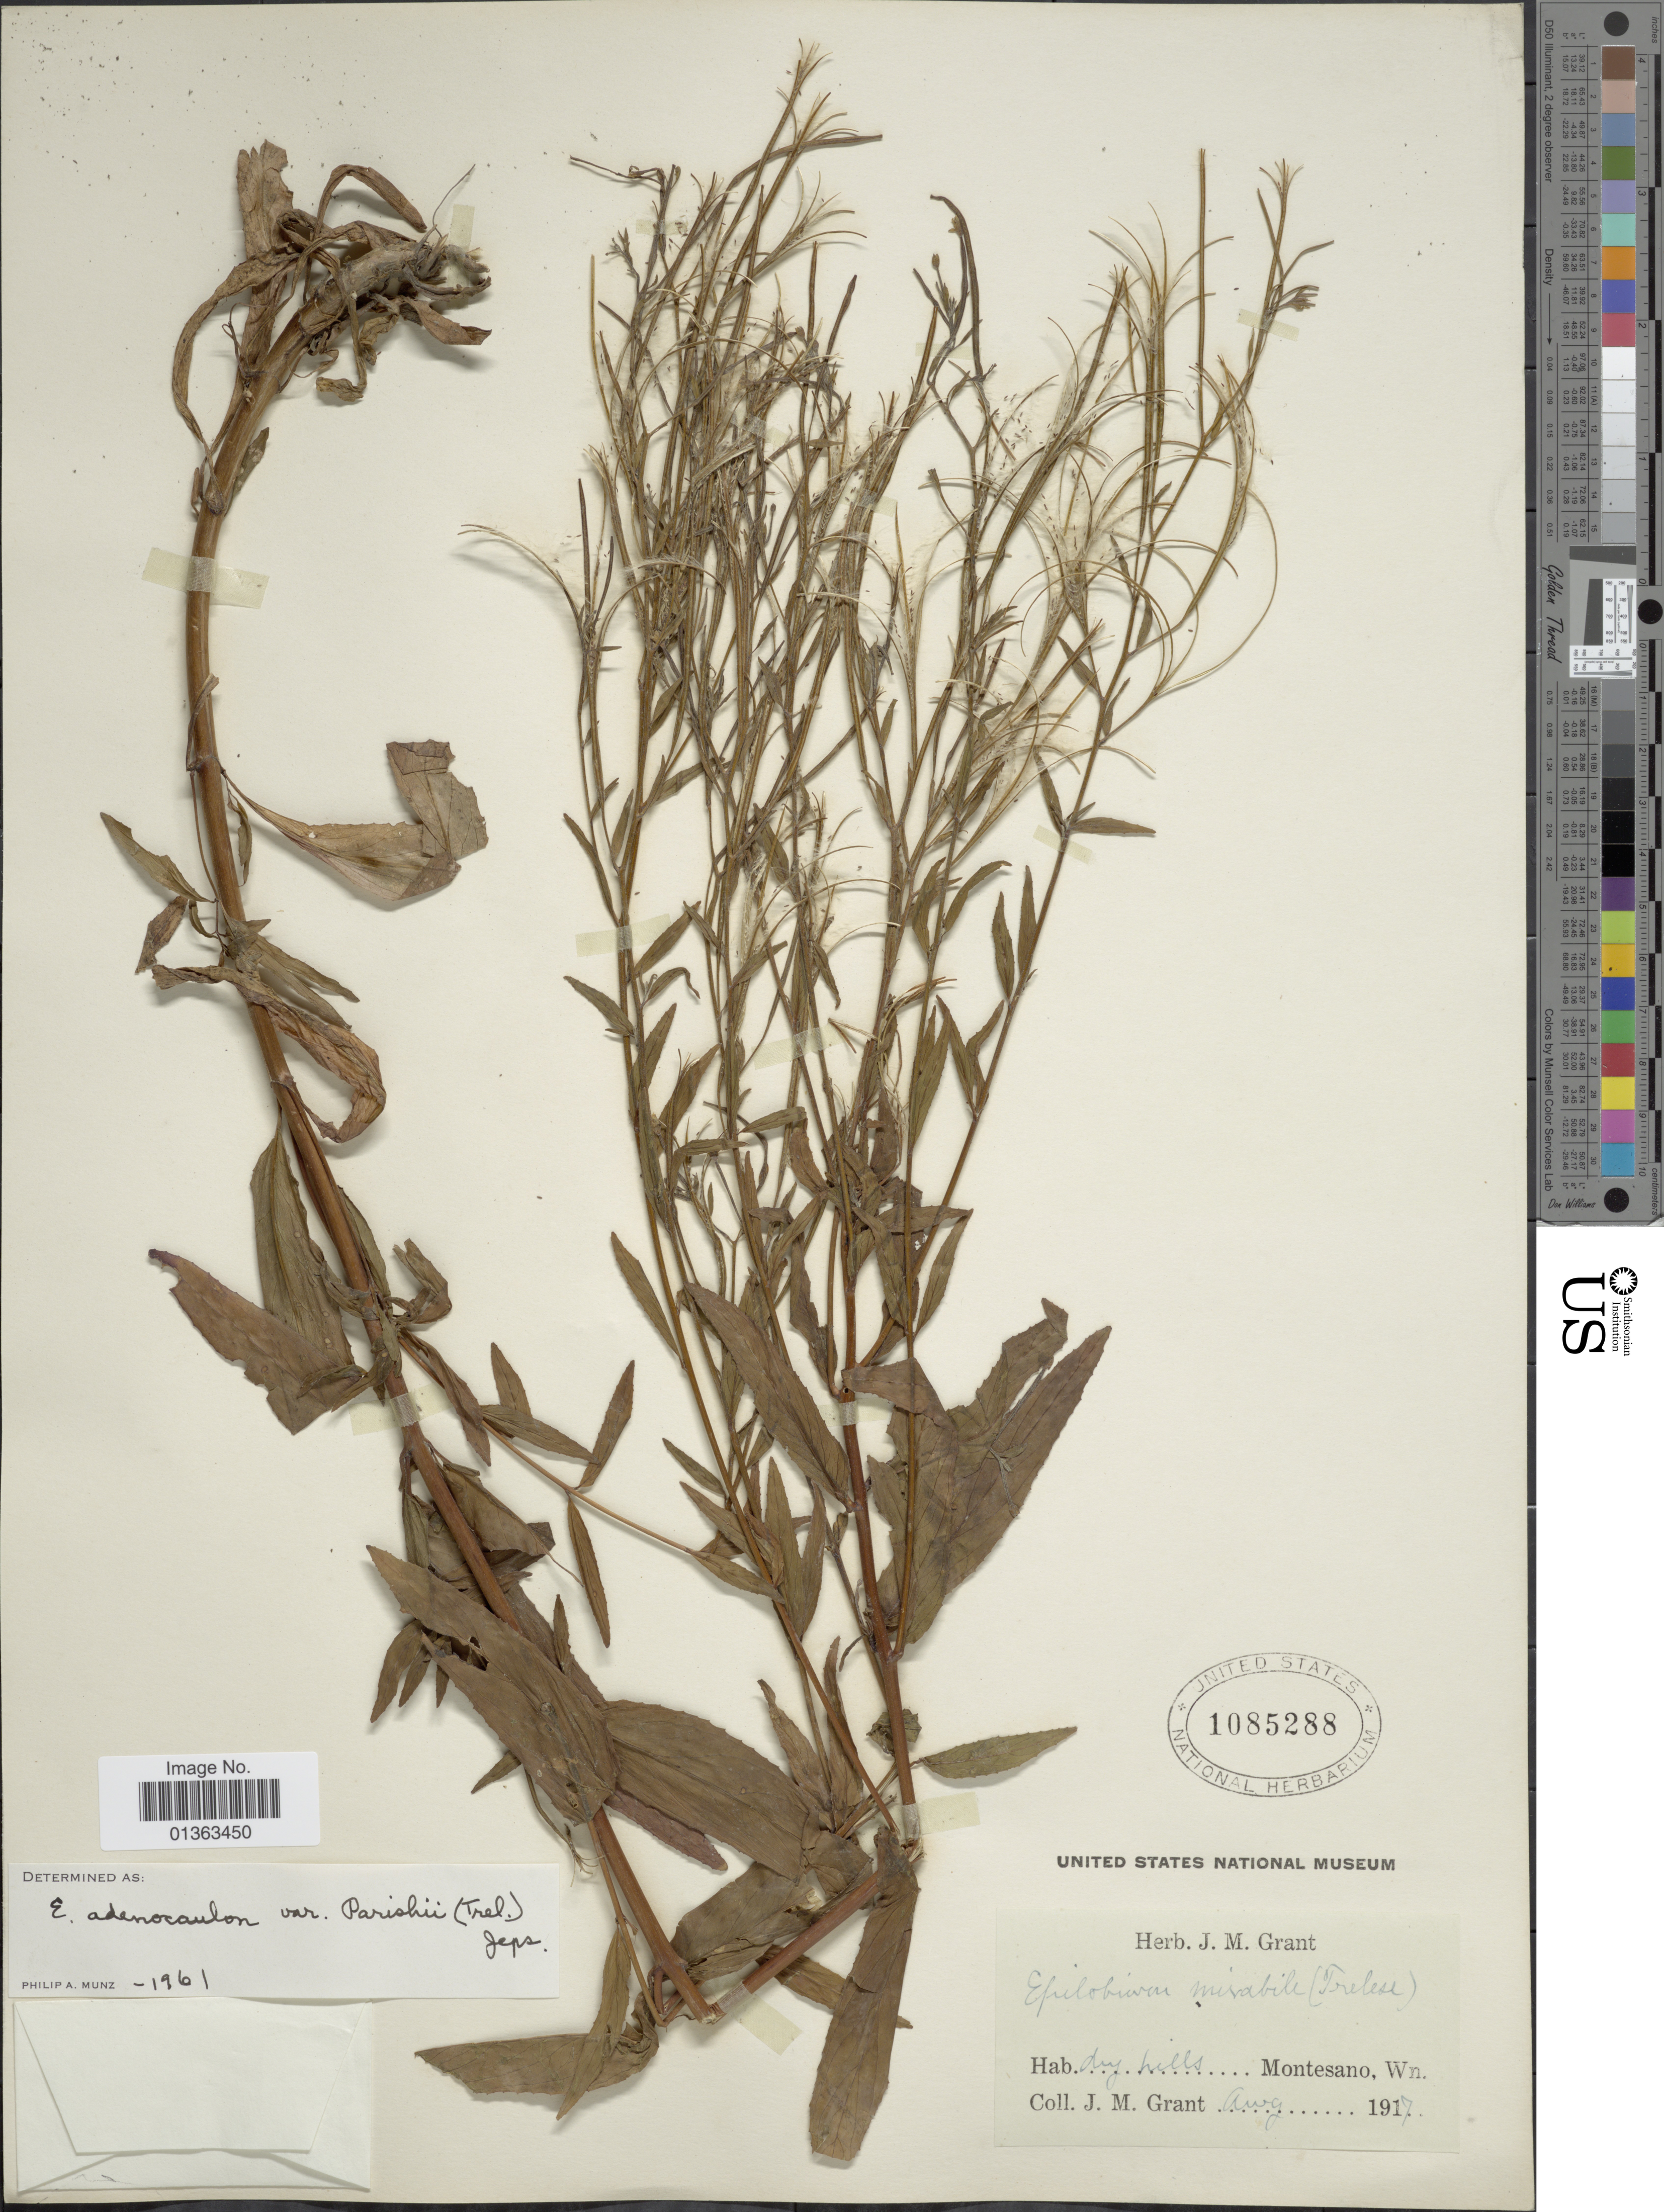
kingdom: Plantae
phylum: Tracheophyta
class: Magnoliopsida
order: Myrtales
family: Onagraceae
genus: Epilobium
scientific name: Epilobium ciliatum subsp. ciliatum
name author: Raf.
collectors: J. M. Grant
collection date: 1917-08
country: United States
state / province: Washington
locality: Montesano.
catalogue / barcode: US 1085288